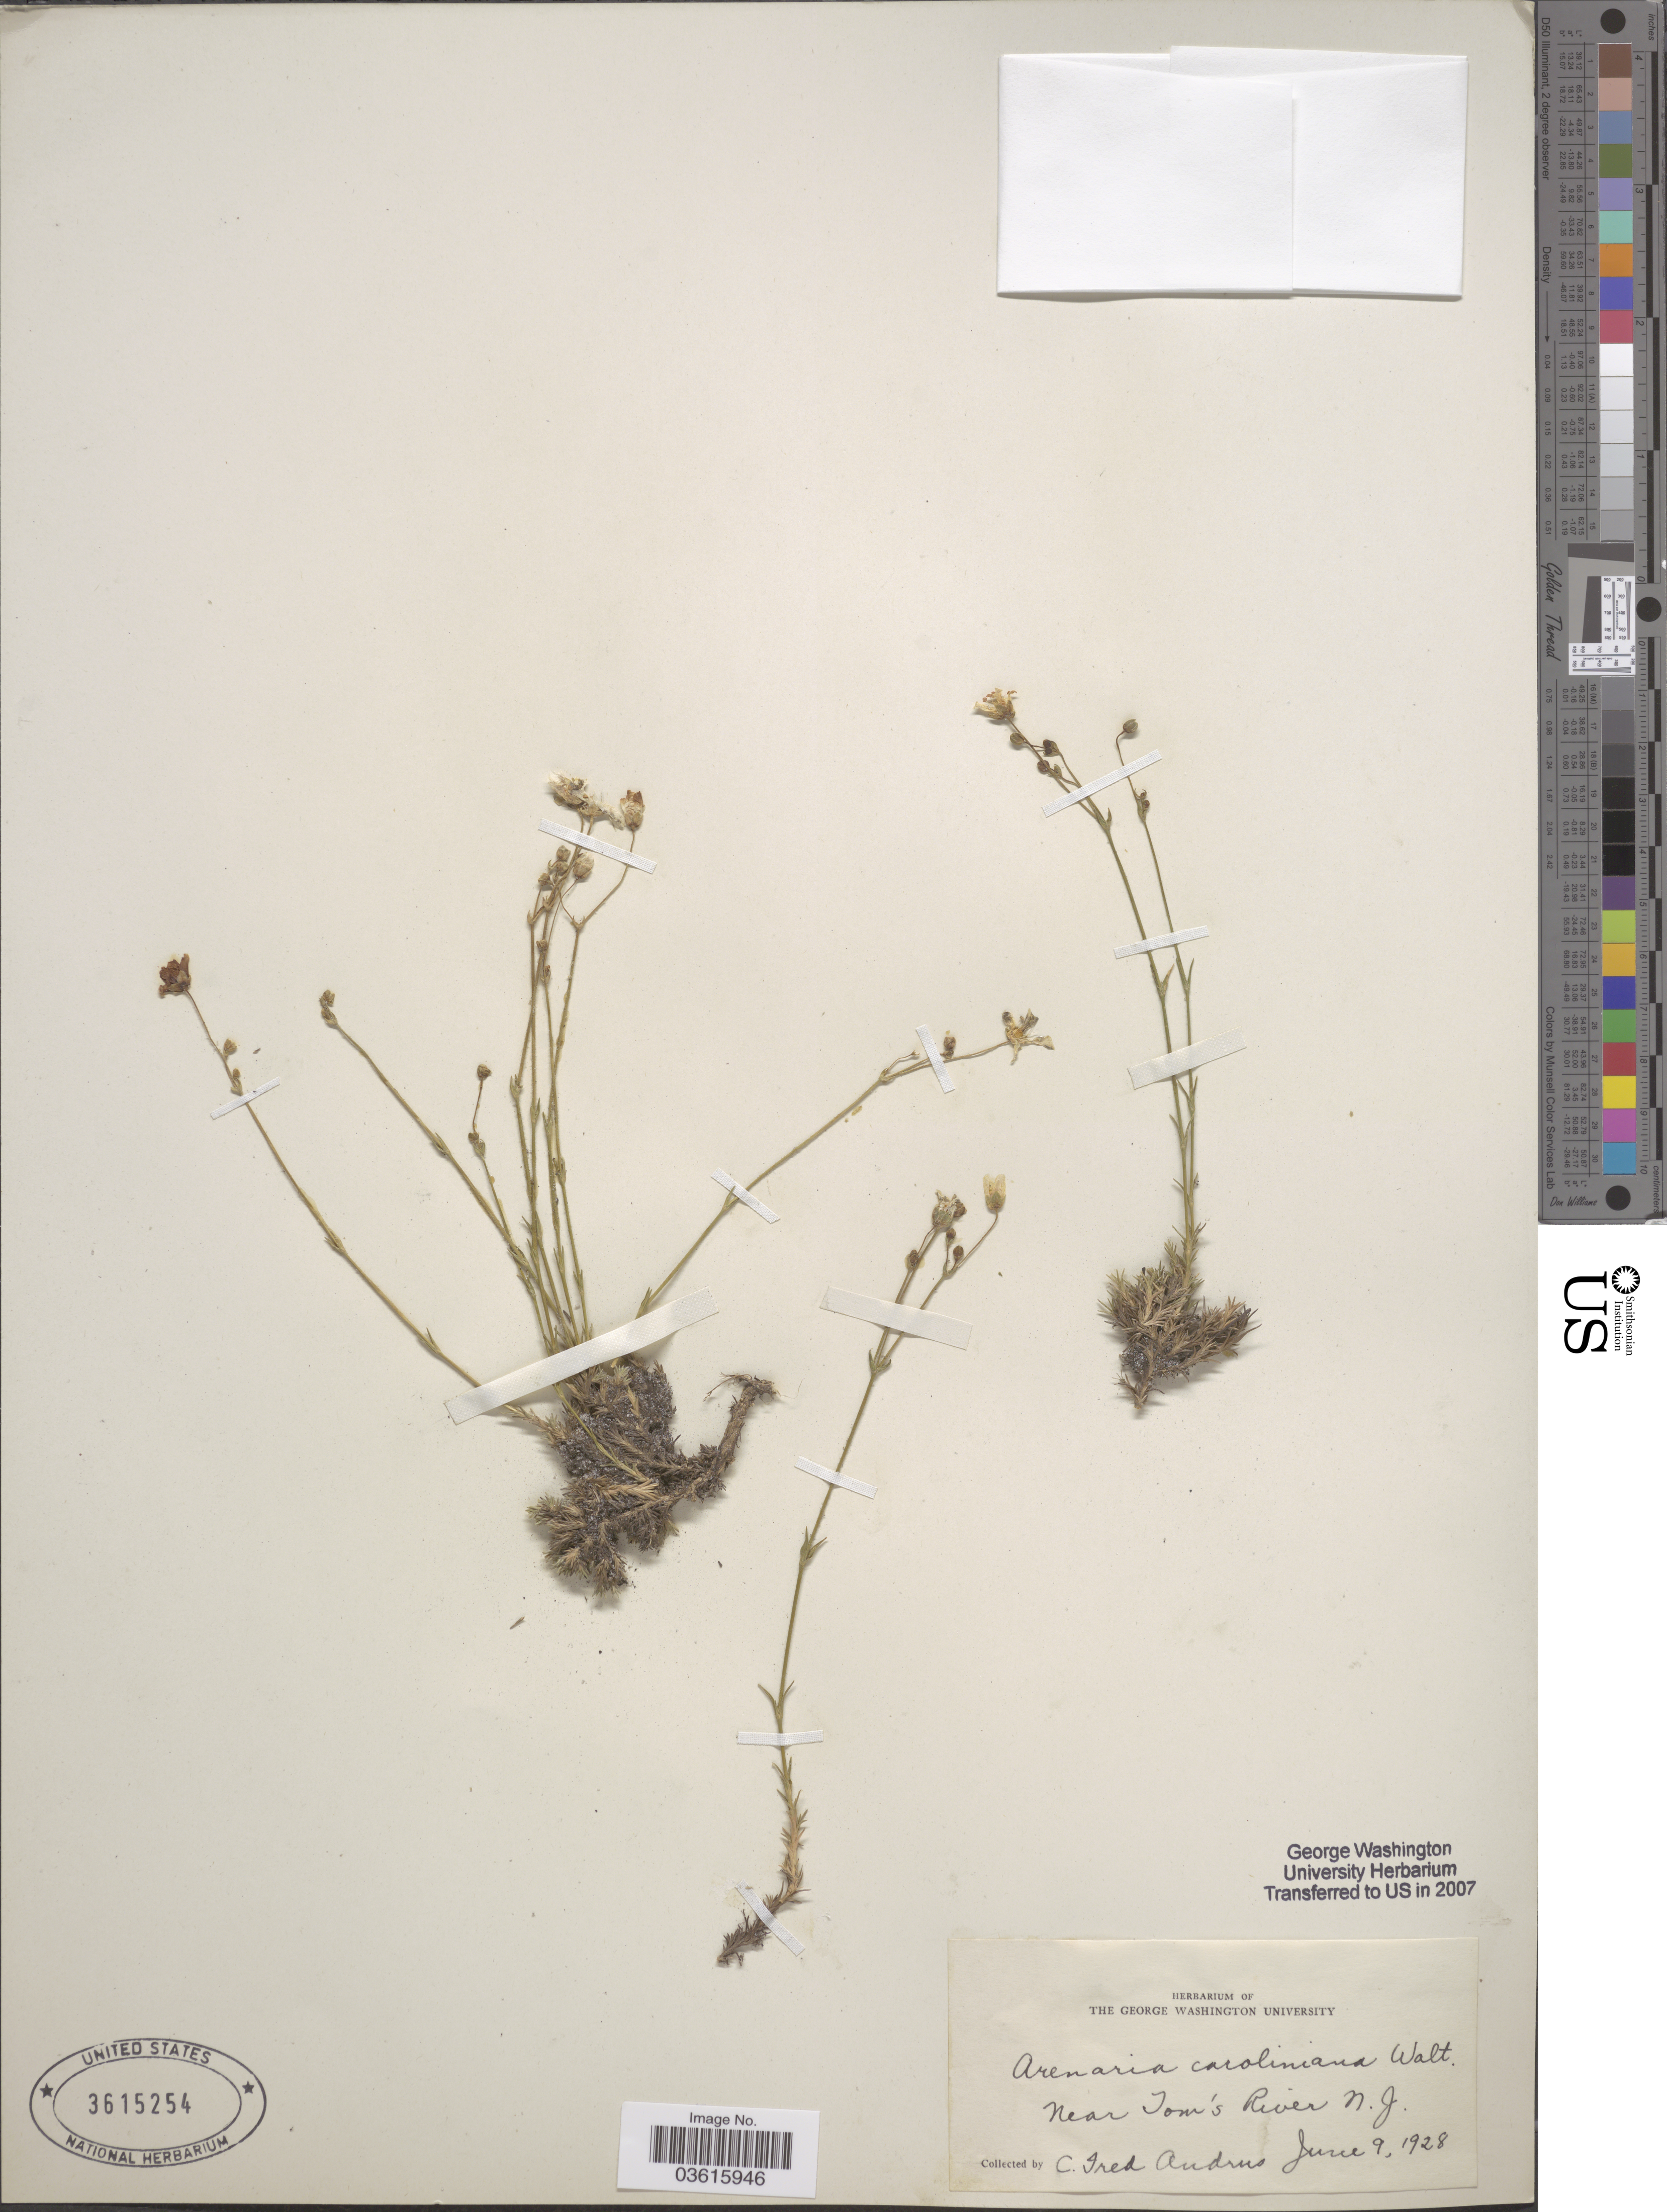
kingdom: Plantae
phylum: Tracheophyta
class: Magnoliopsida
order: Caryophyllales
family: Caryophyllaceae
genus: Minuartia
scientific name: Minuartia caroliniana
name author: (Walter) Mattf.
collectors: C. Andrus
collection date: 1928-06-09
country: United States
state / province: New Jersey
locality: Near Tom's River.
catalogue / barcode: US 3615254